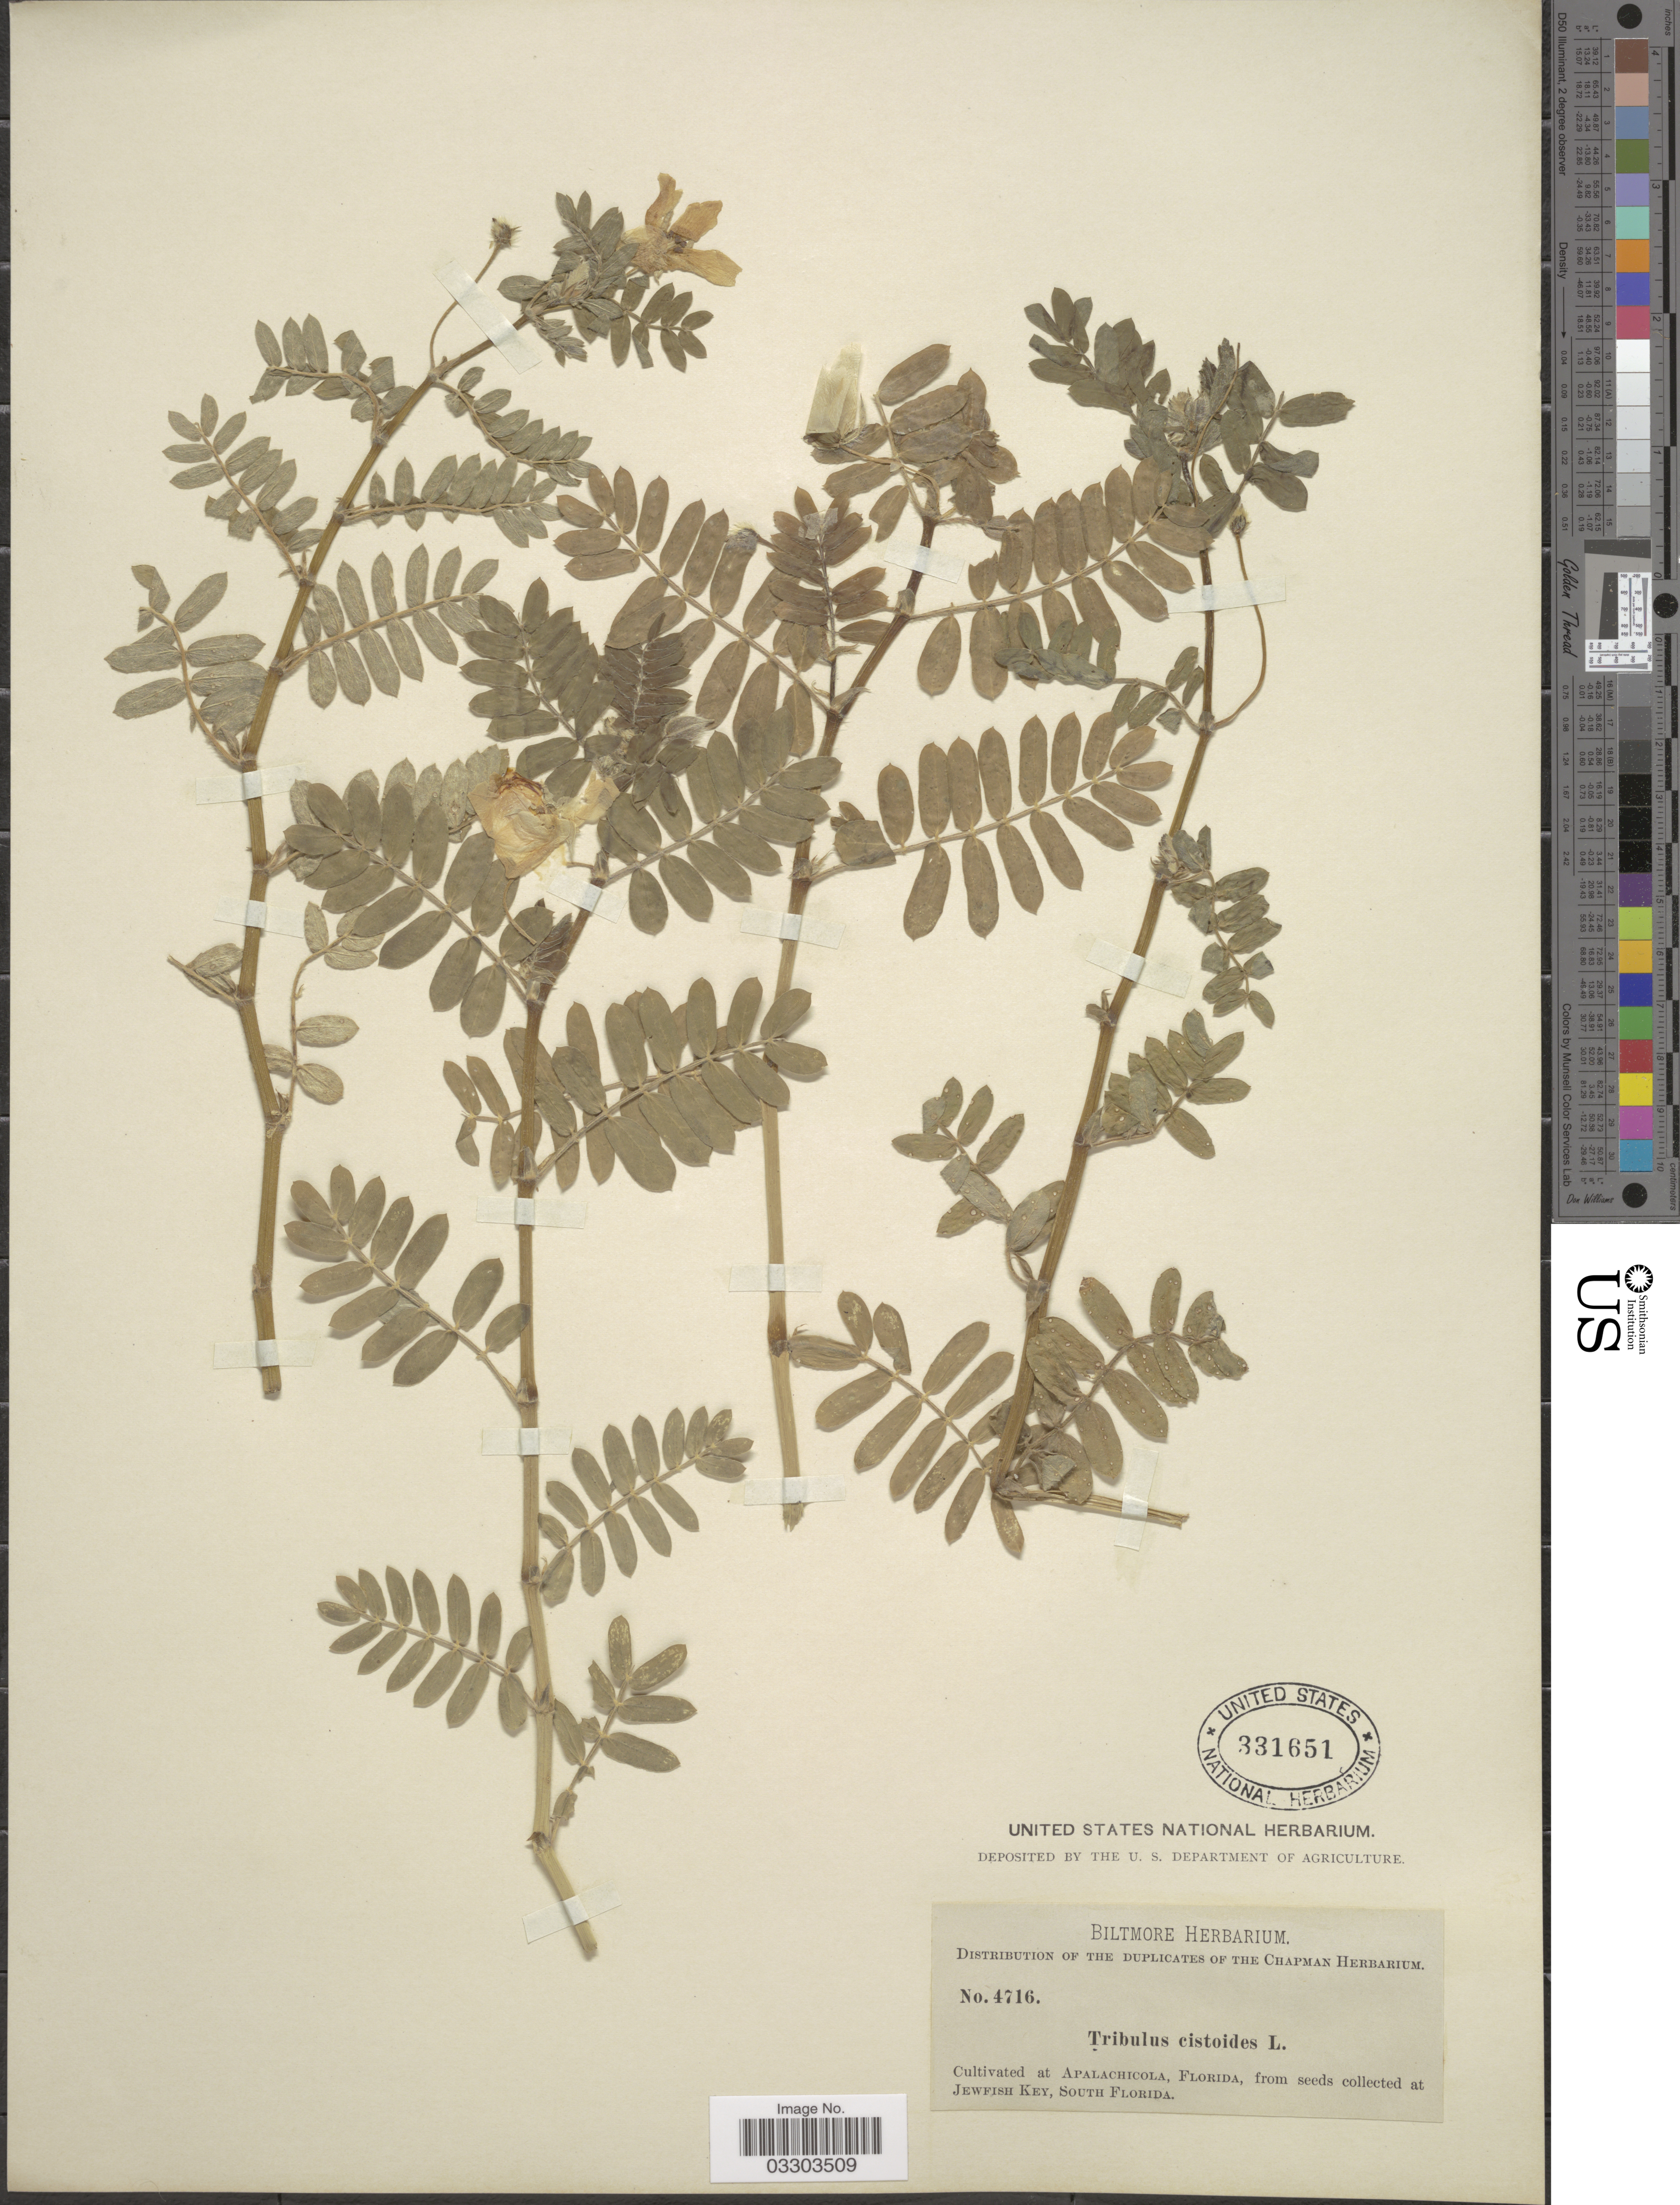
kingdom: Plantae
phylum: Tracheophyta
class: Magnoliopsida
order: Zygophyllales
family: Zygophyllaceae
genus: Tribulus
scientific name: Tribulus cistoides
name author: L.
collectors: ex herb. Biltmore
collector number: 4716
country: United States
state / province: Florida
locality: Apalachicola, Florida.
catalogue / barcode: US 331651